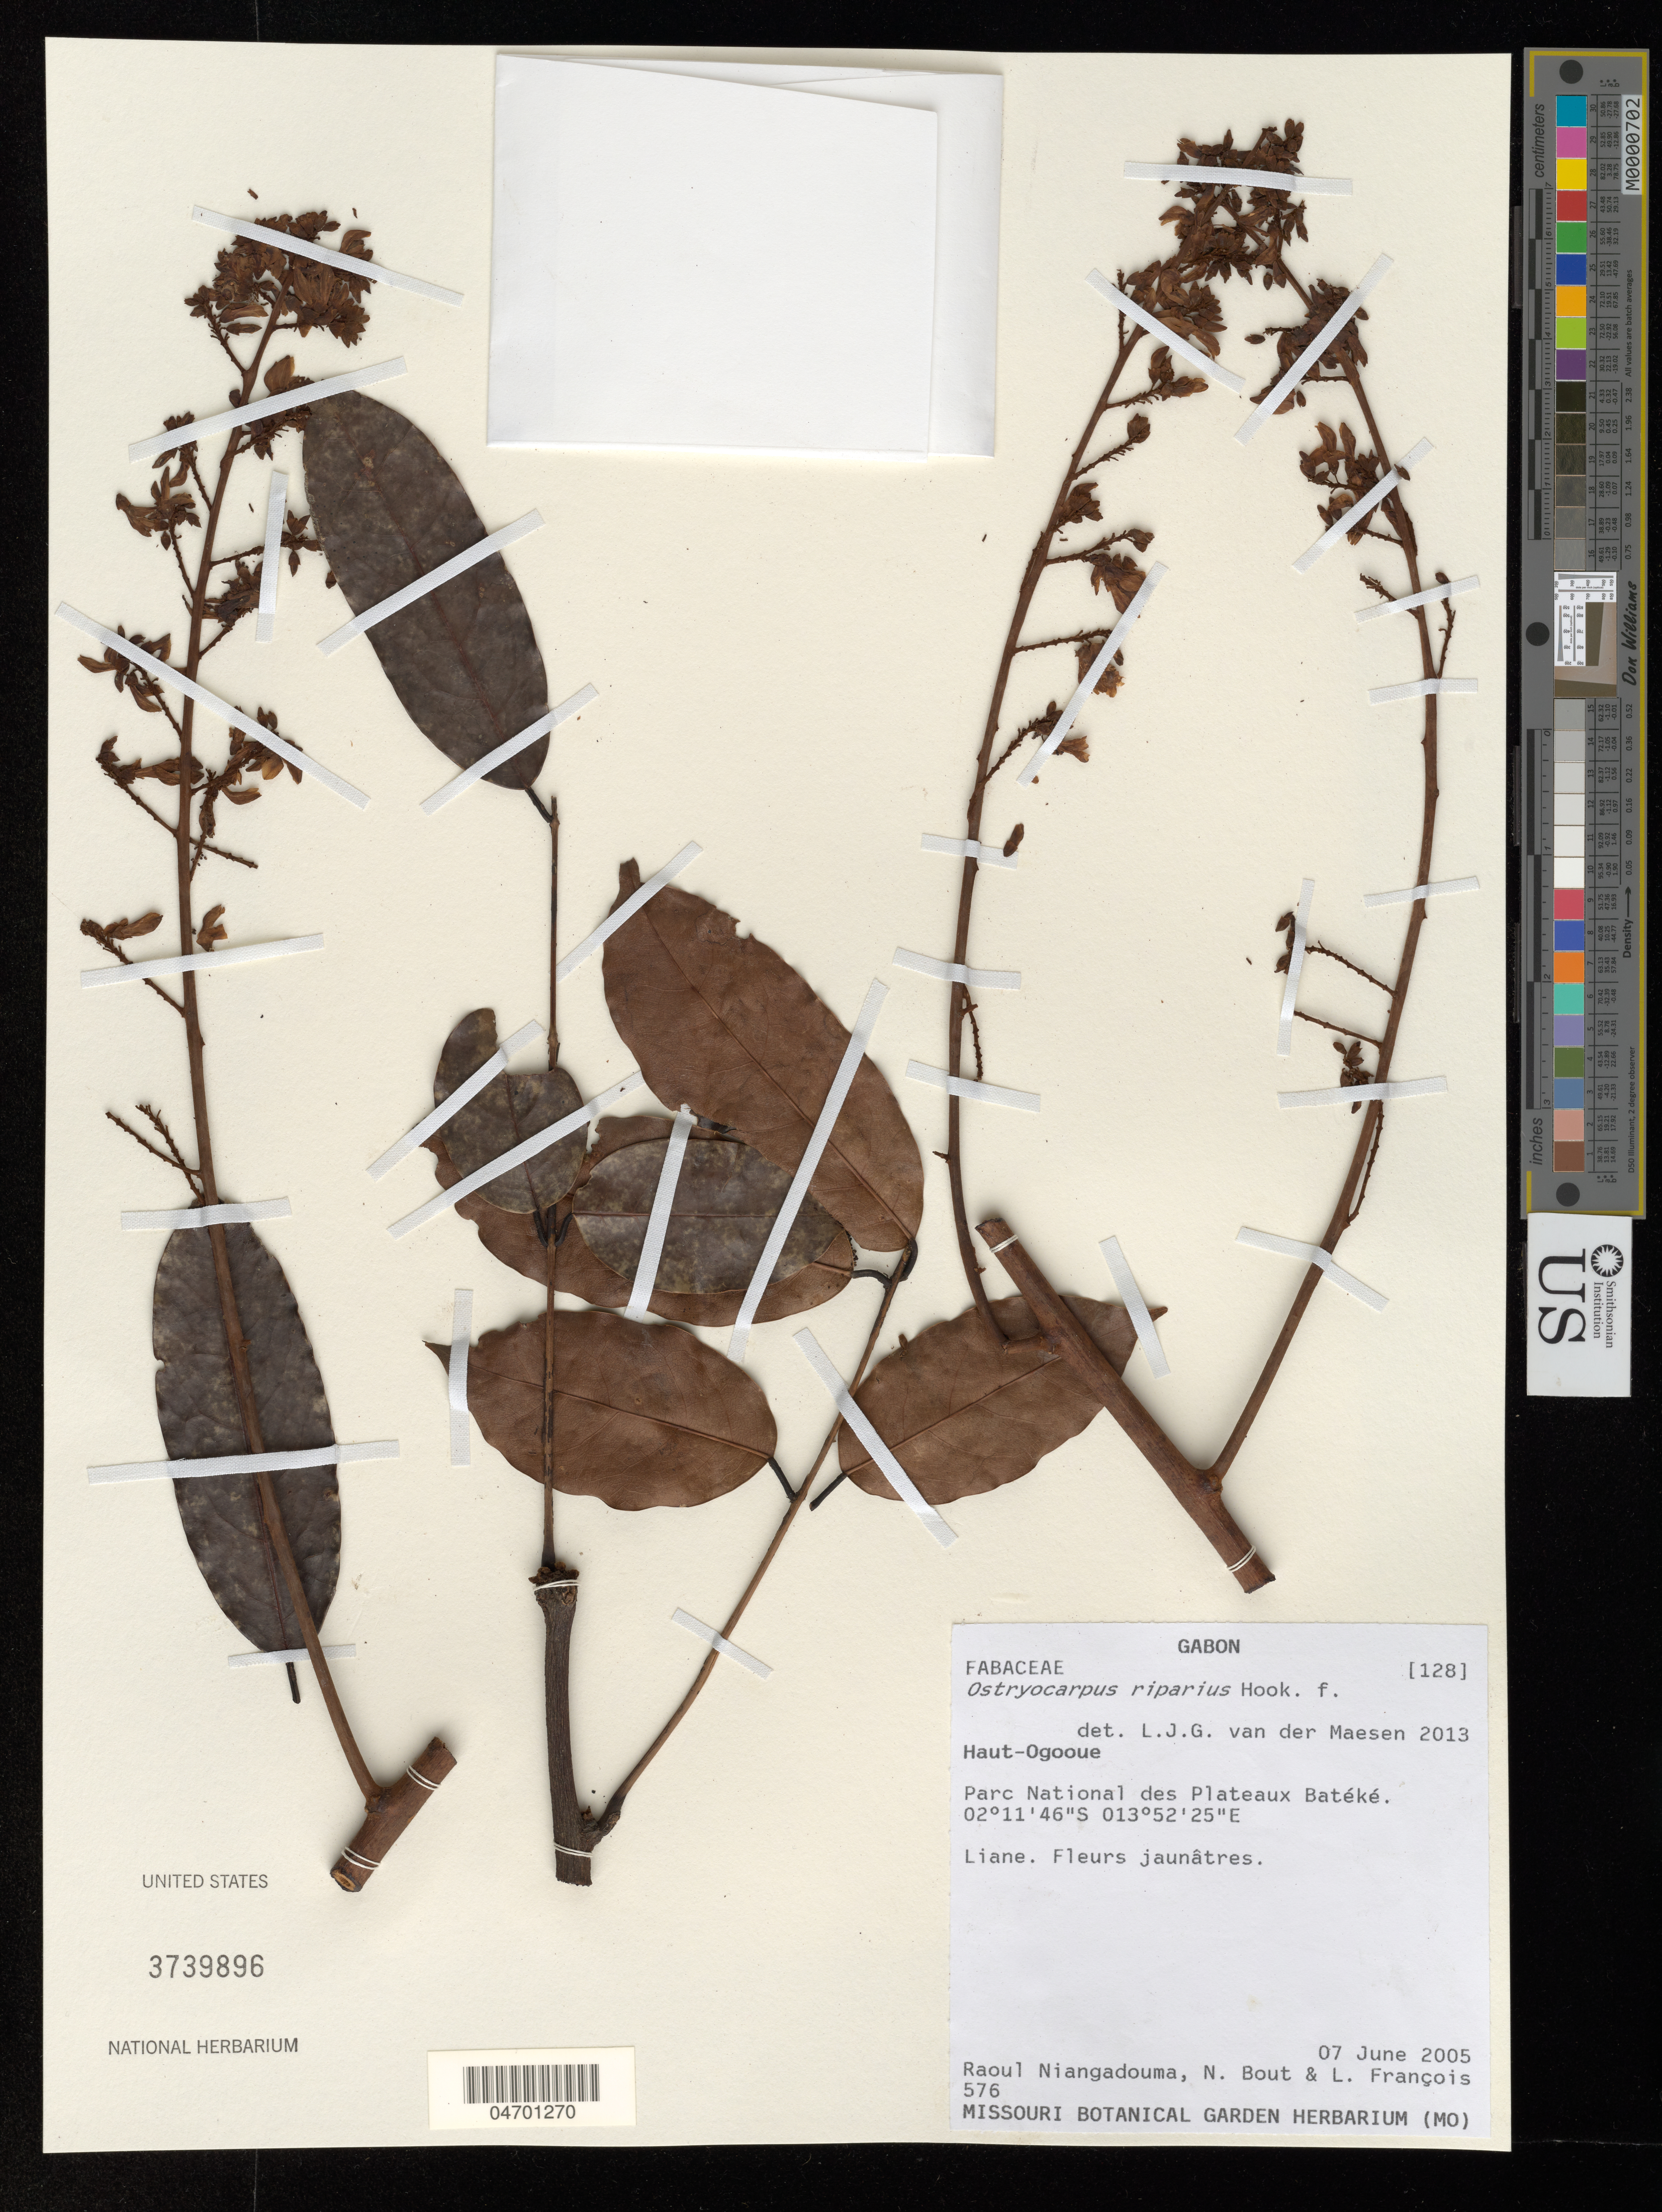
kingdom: Plantae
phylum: Tracheophyta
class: Magnoliopsida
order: Fabales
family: Fabaceae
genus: Ostryocarpus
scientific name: Ostryocarpus riparius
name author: Hook. f.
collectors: R. Niangadouma, N. Bout & L. Francois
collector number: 576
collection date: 2005-06-07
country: Gabon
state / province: Haut-Ogooue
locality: Parc National des Plateaux Batéké.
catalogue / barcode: US 3739896